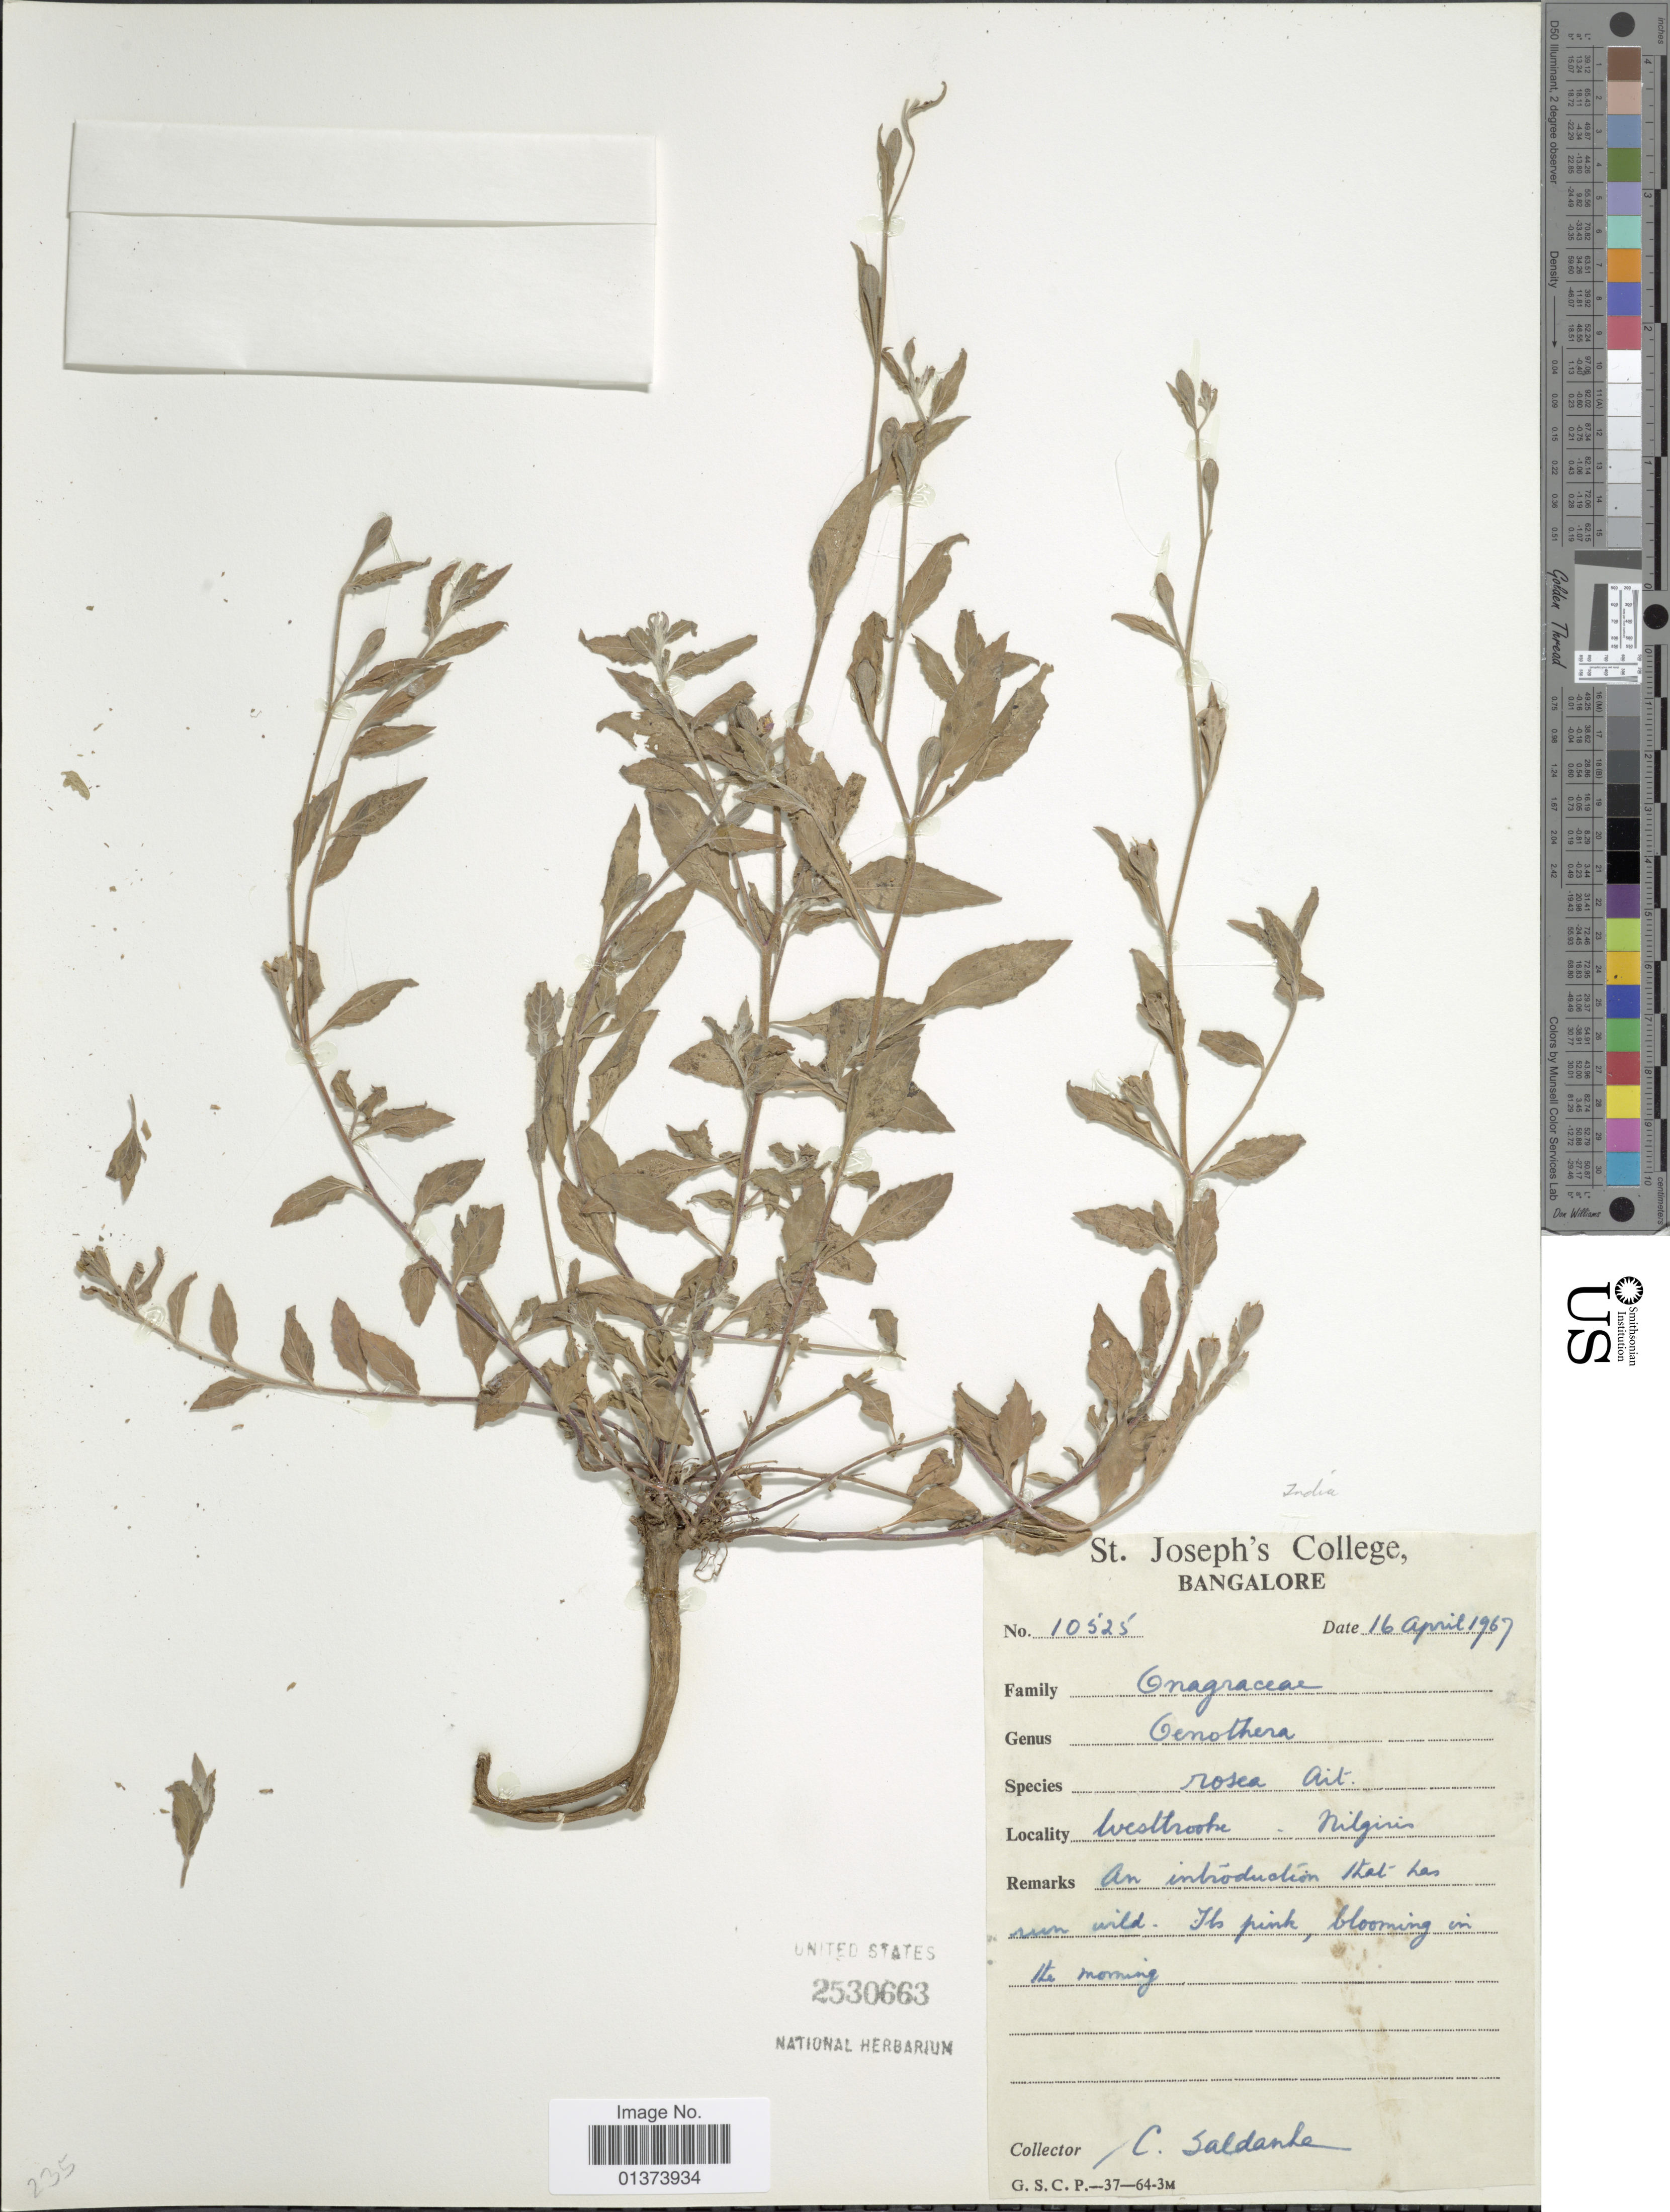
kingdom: Plantae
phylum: Tracheophyta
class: Magnoliopsida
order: Myrtales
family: Onagraceae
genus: Oenothera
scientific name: Oenothera rosea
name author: L'Hér. ex Aiton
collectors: C. Saldanha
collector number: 10525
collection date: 1967-04-16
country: India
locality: Westbrook, Nilgiris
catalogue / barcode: US 2530663